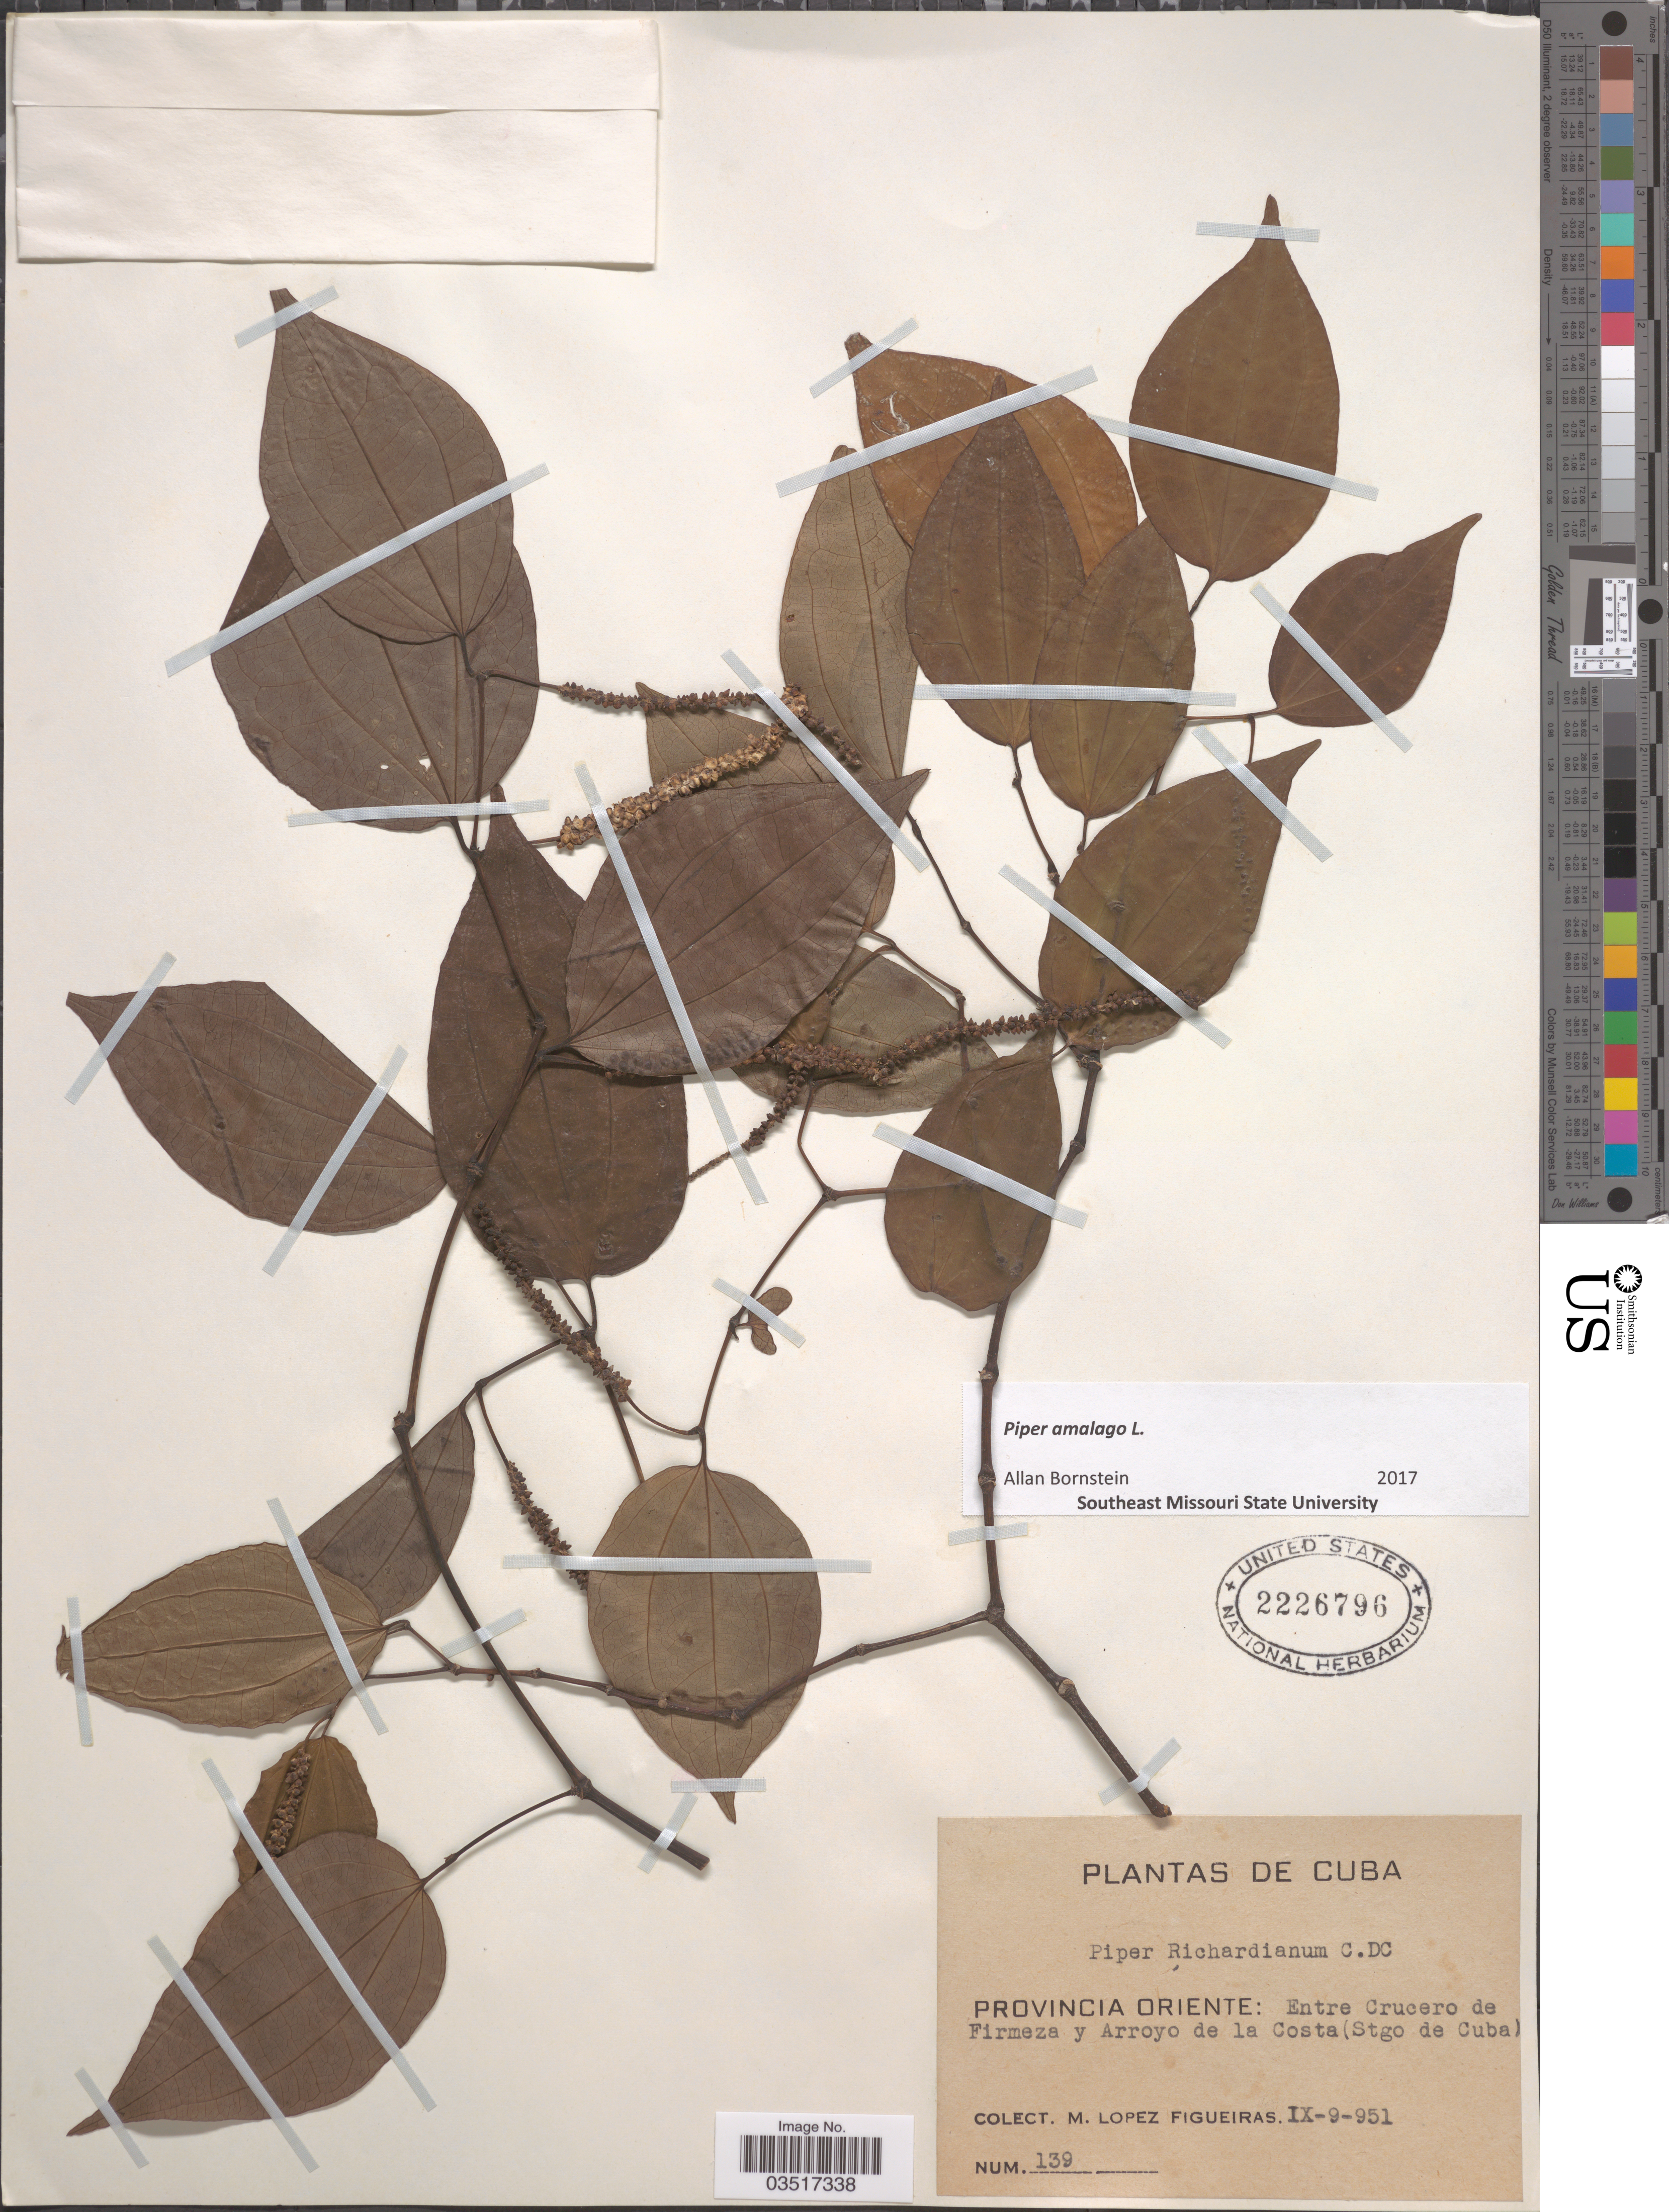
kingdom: Plantae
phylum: Tracheophyta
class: Magnoliopsida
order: Piperales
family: Piperaceae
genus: Piper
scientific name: Piper amalago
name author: L.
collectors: M. López Figueiras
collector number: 139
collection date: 1951-09-09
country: Cuba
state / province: Oriente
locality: Entre Crucero de Firmeza y Arroyo de la Costa (Stgo de Cuba).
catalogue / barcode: US 2226796